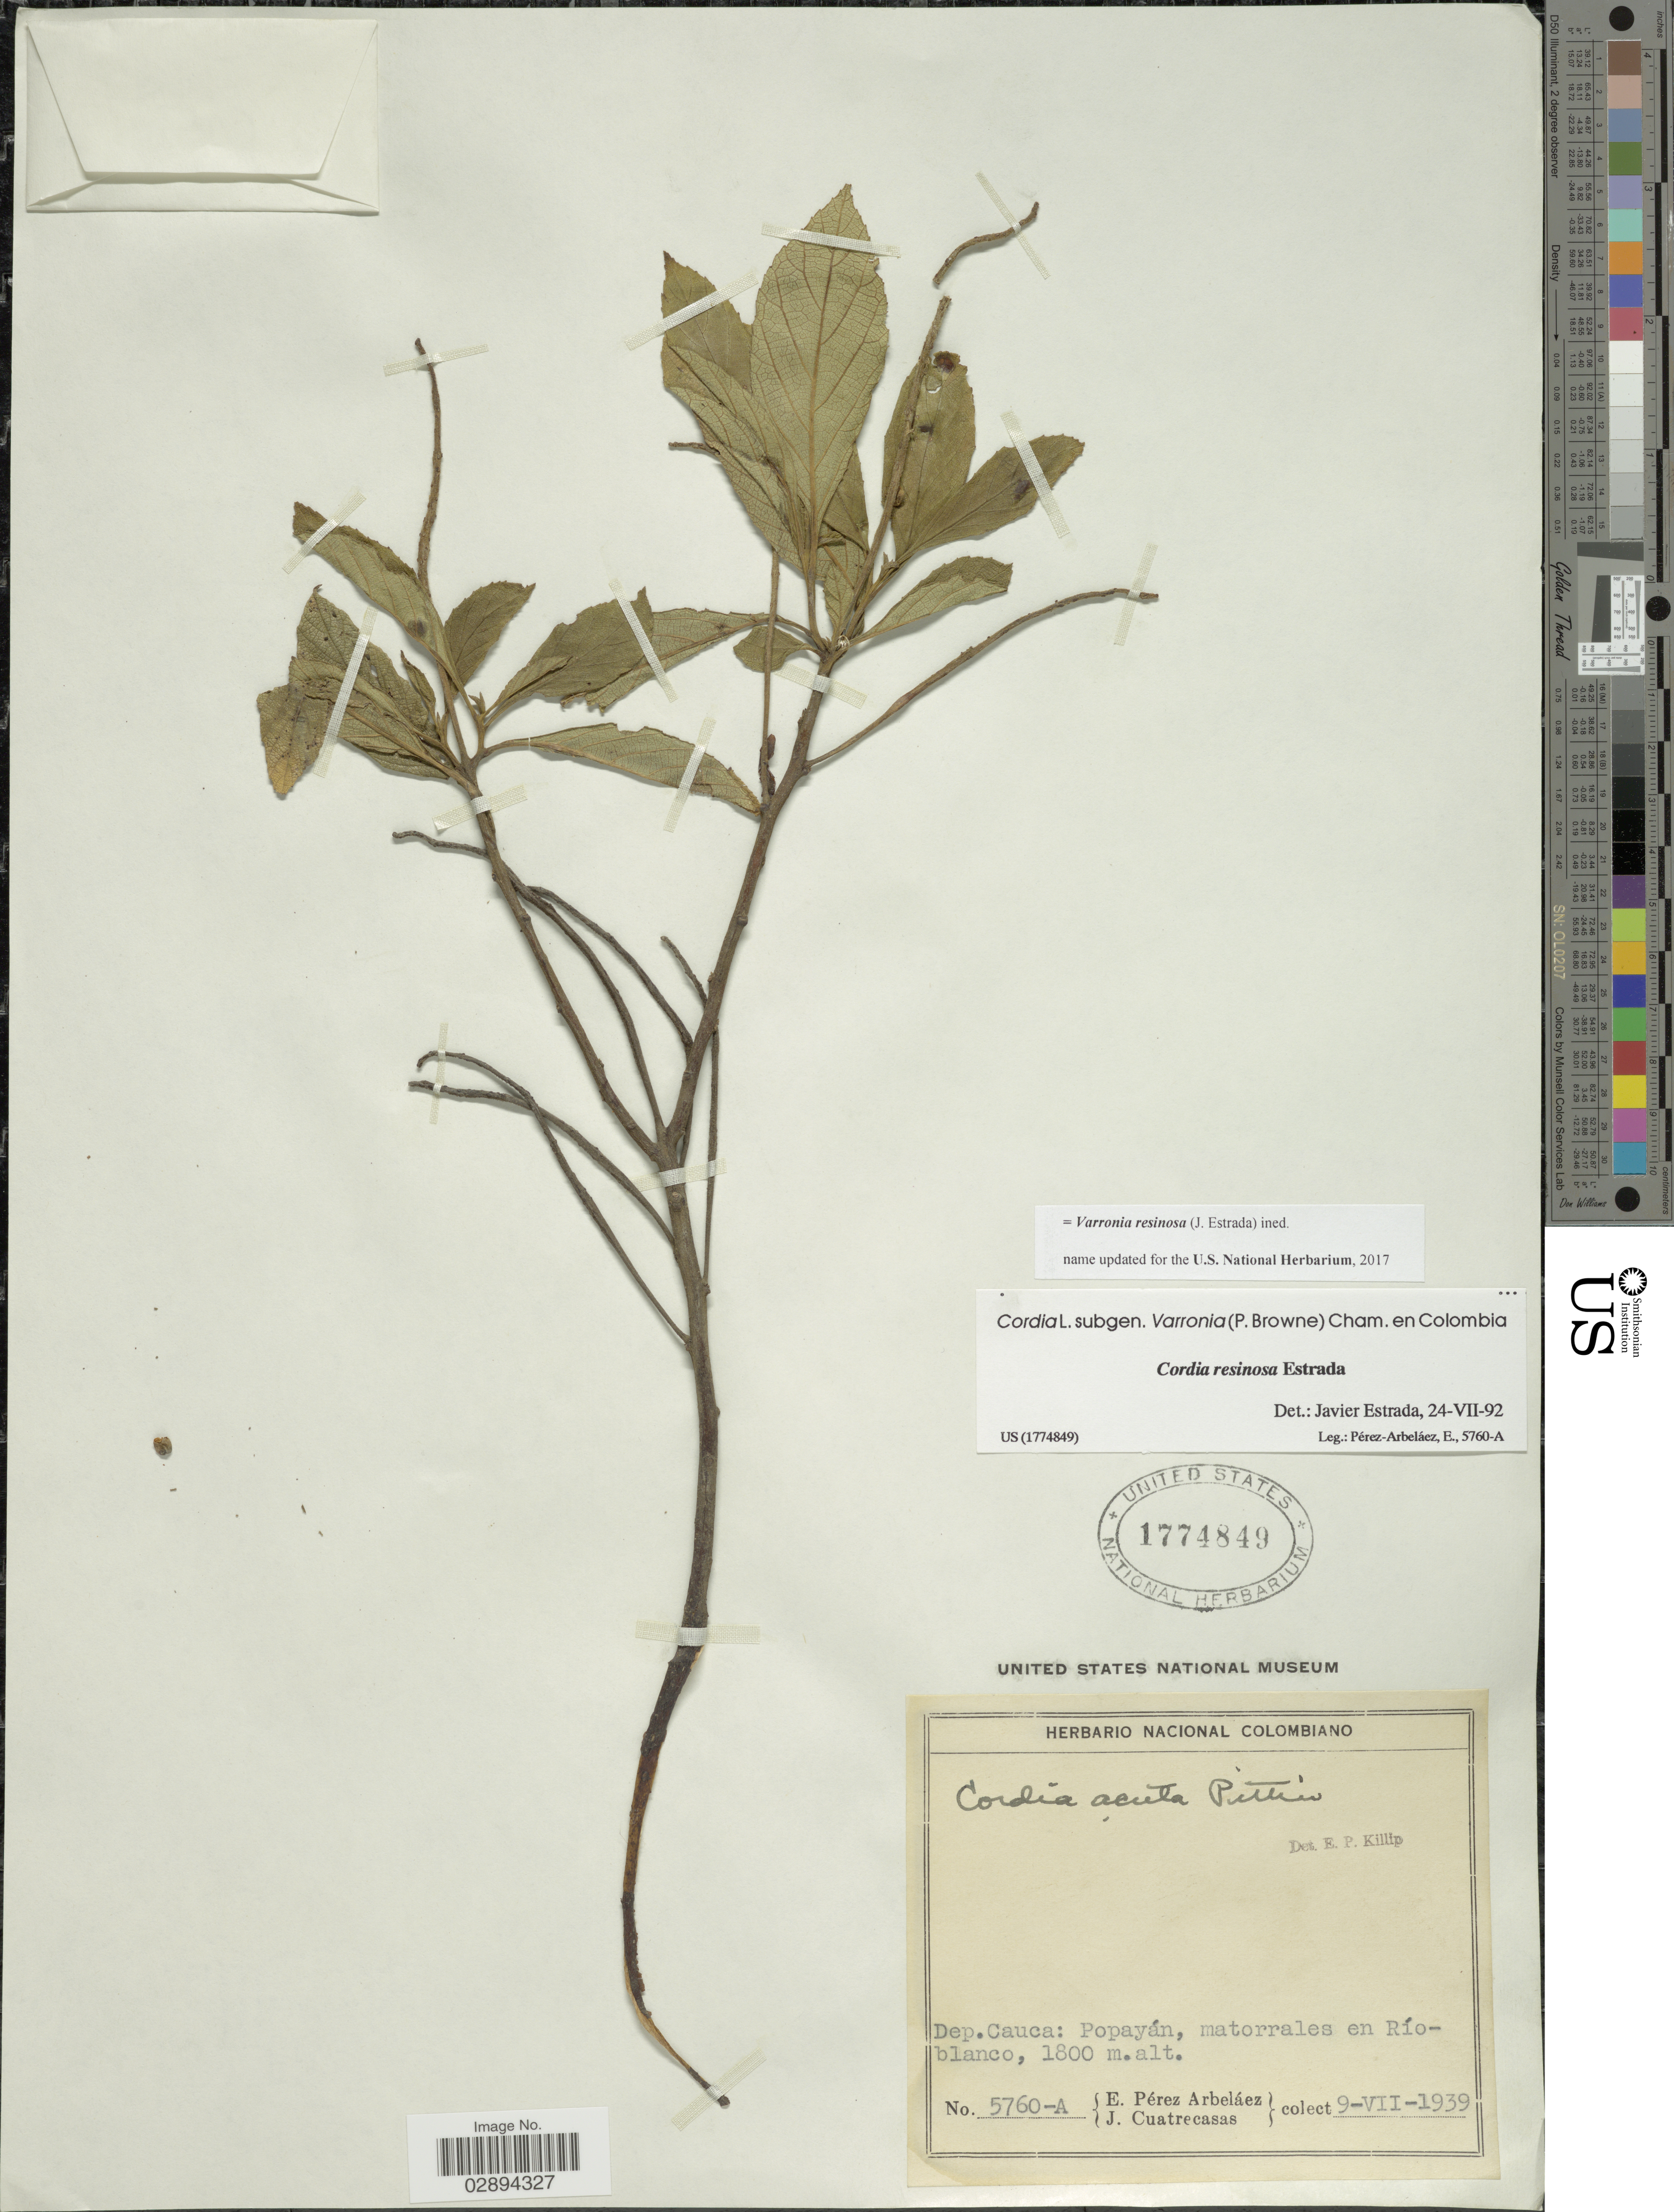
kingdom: Plantae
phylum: Tracheophyta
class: Magnoliopsida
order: Boraginales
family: Cordiaceae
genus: Varronia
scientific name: Varronia resinosa (J. Estrada) comb. nov. ined.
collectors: E. Pérez Arbeláez & J. Cuatrecasas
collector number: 5760-A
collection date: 1939-07-09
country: Colombia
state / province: Cauca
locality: Dep. Cauca, Popayán., Matorrales en Ríoblanco.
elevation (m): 1800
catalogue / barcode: US 1774849